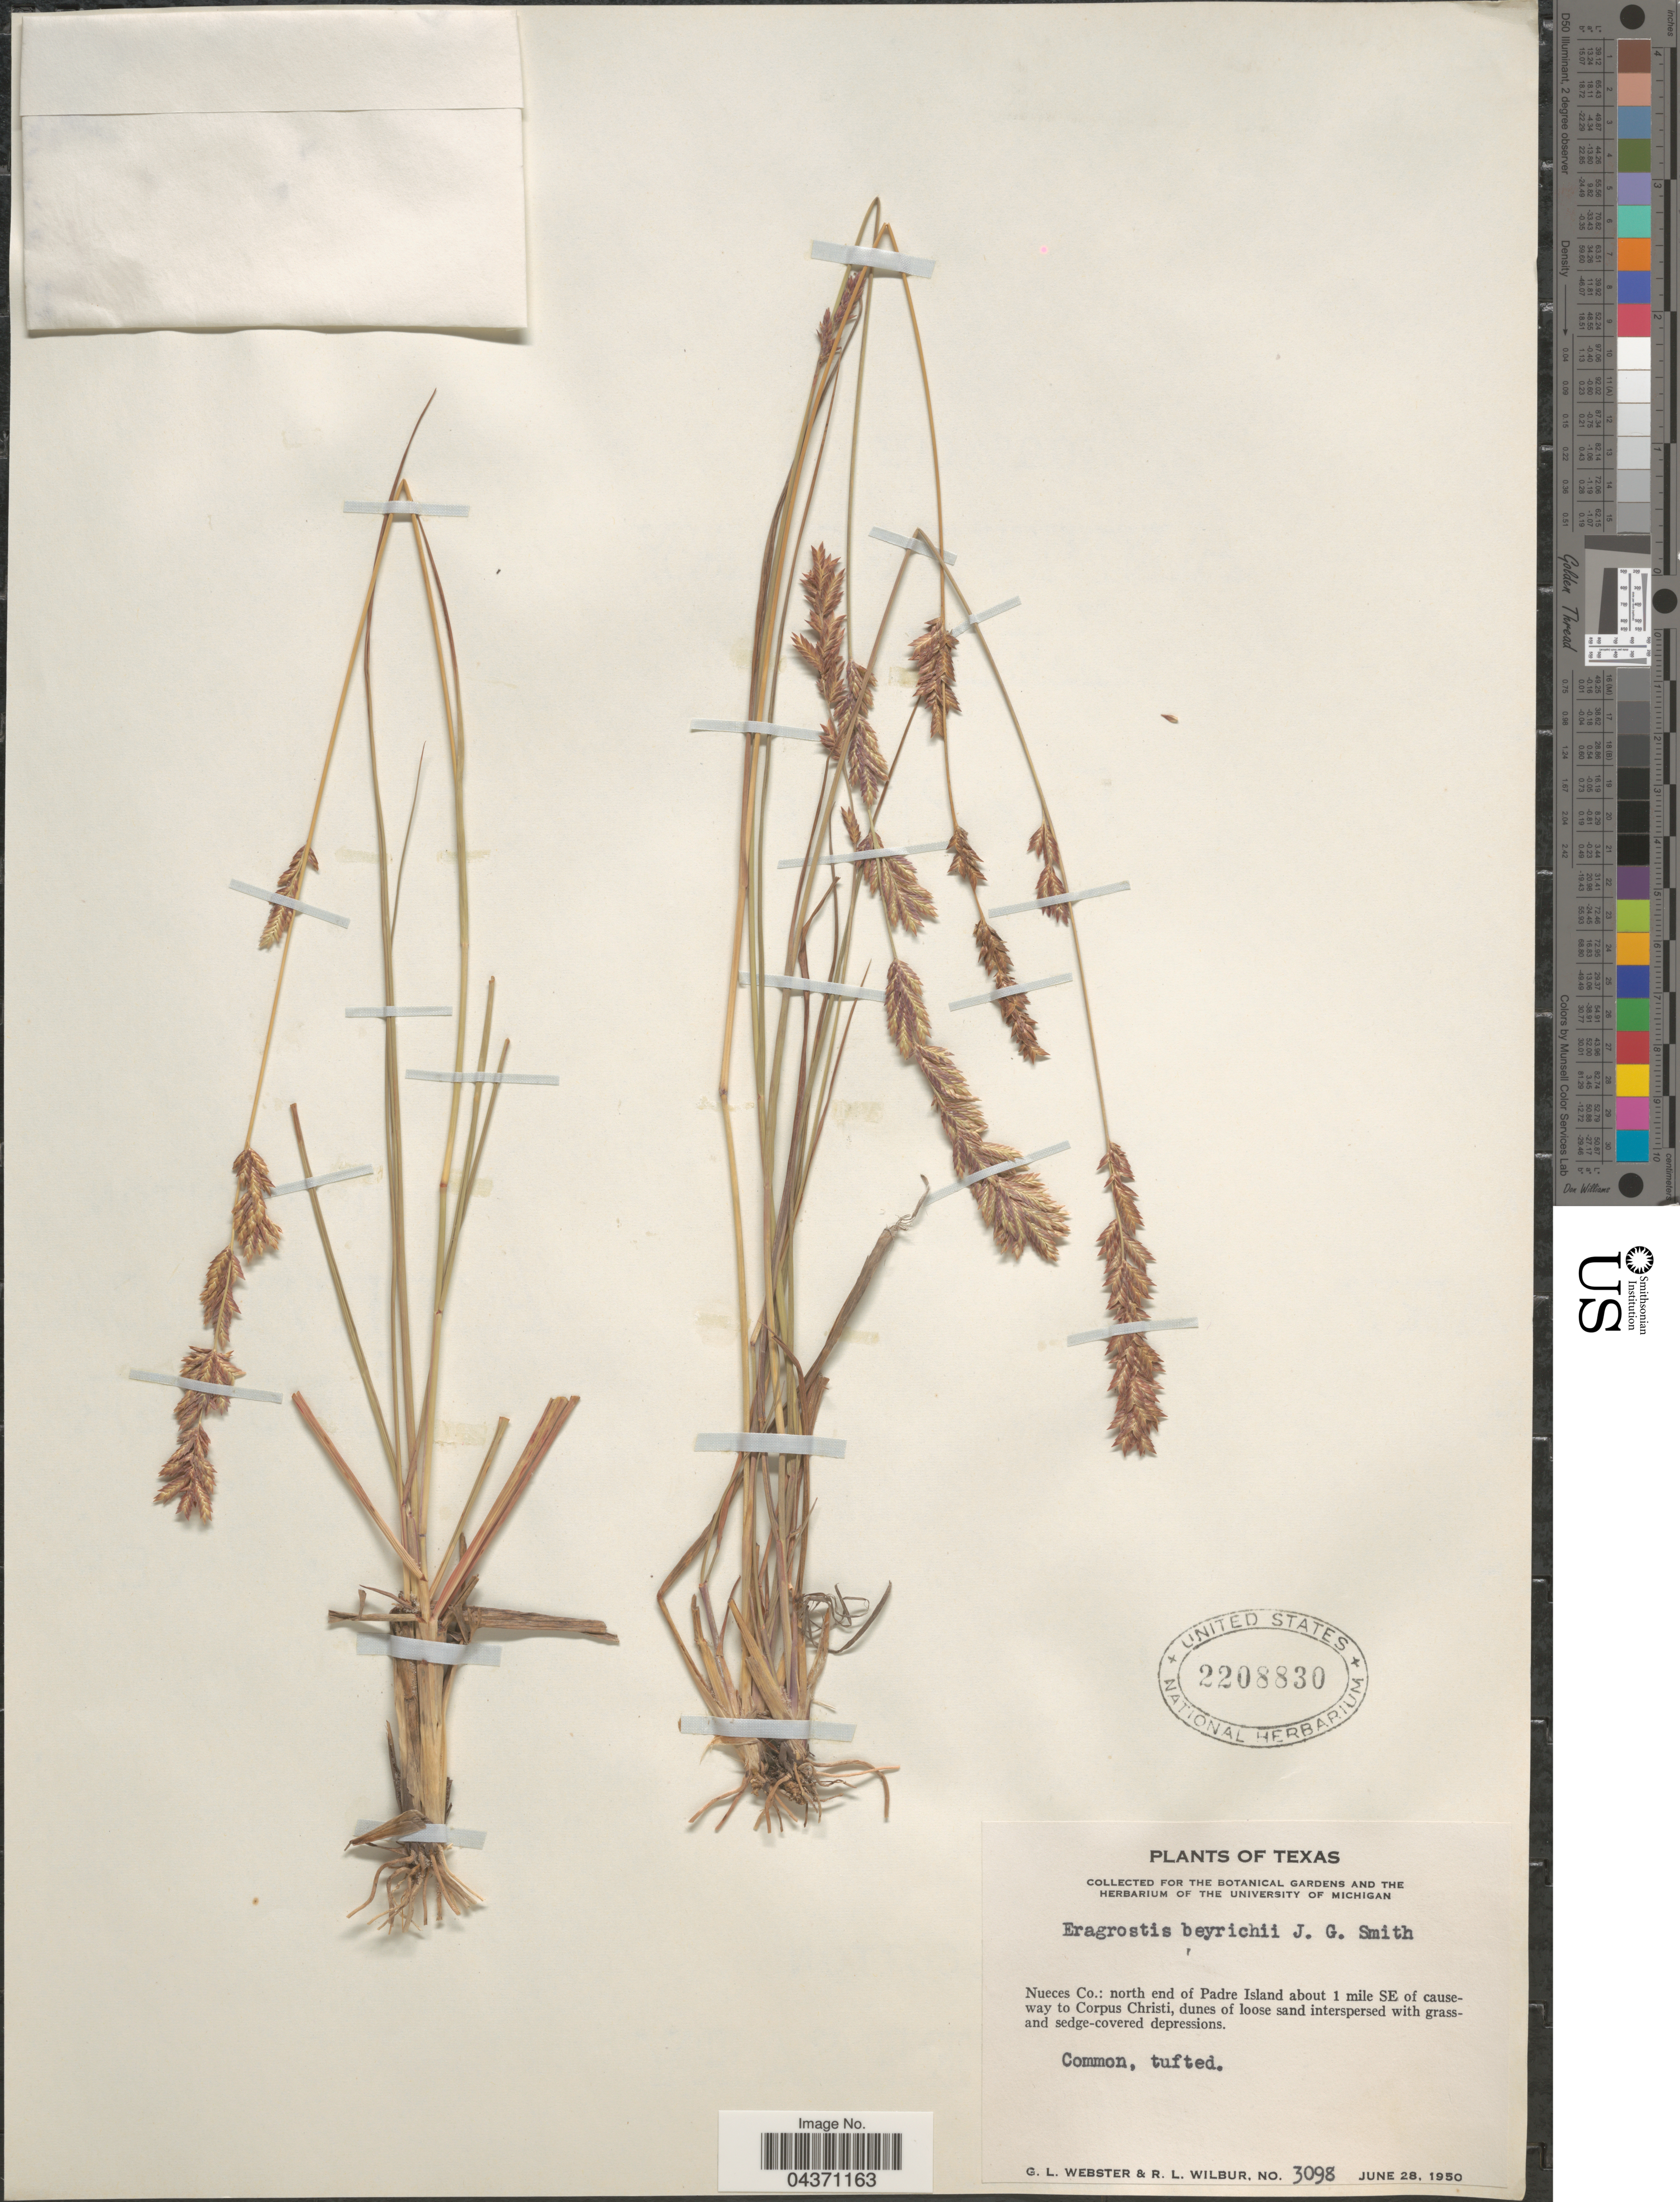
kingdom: Plantae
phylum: Tracheophyta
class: Liliopsida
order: Poales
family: Poaceae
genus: Eragrostis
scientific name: Eragrostis secundiflora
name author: J. Presl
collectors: G. L. Webster & R. L. Wilbur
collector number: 3098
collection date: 1950-06-28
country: United States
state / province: Texas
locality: Nueces Co.: north end of Padre Island about 1 mile SE of causeway to Corpus Christi.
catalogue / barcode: US 2208830